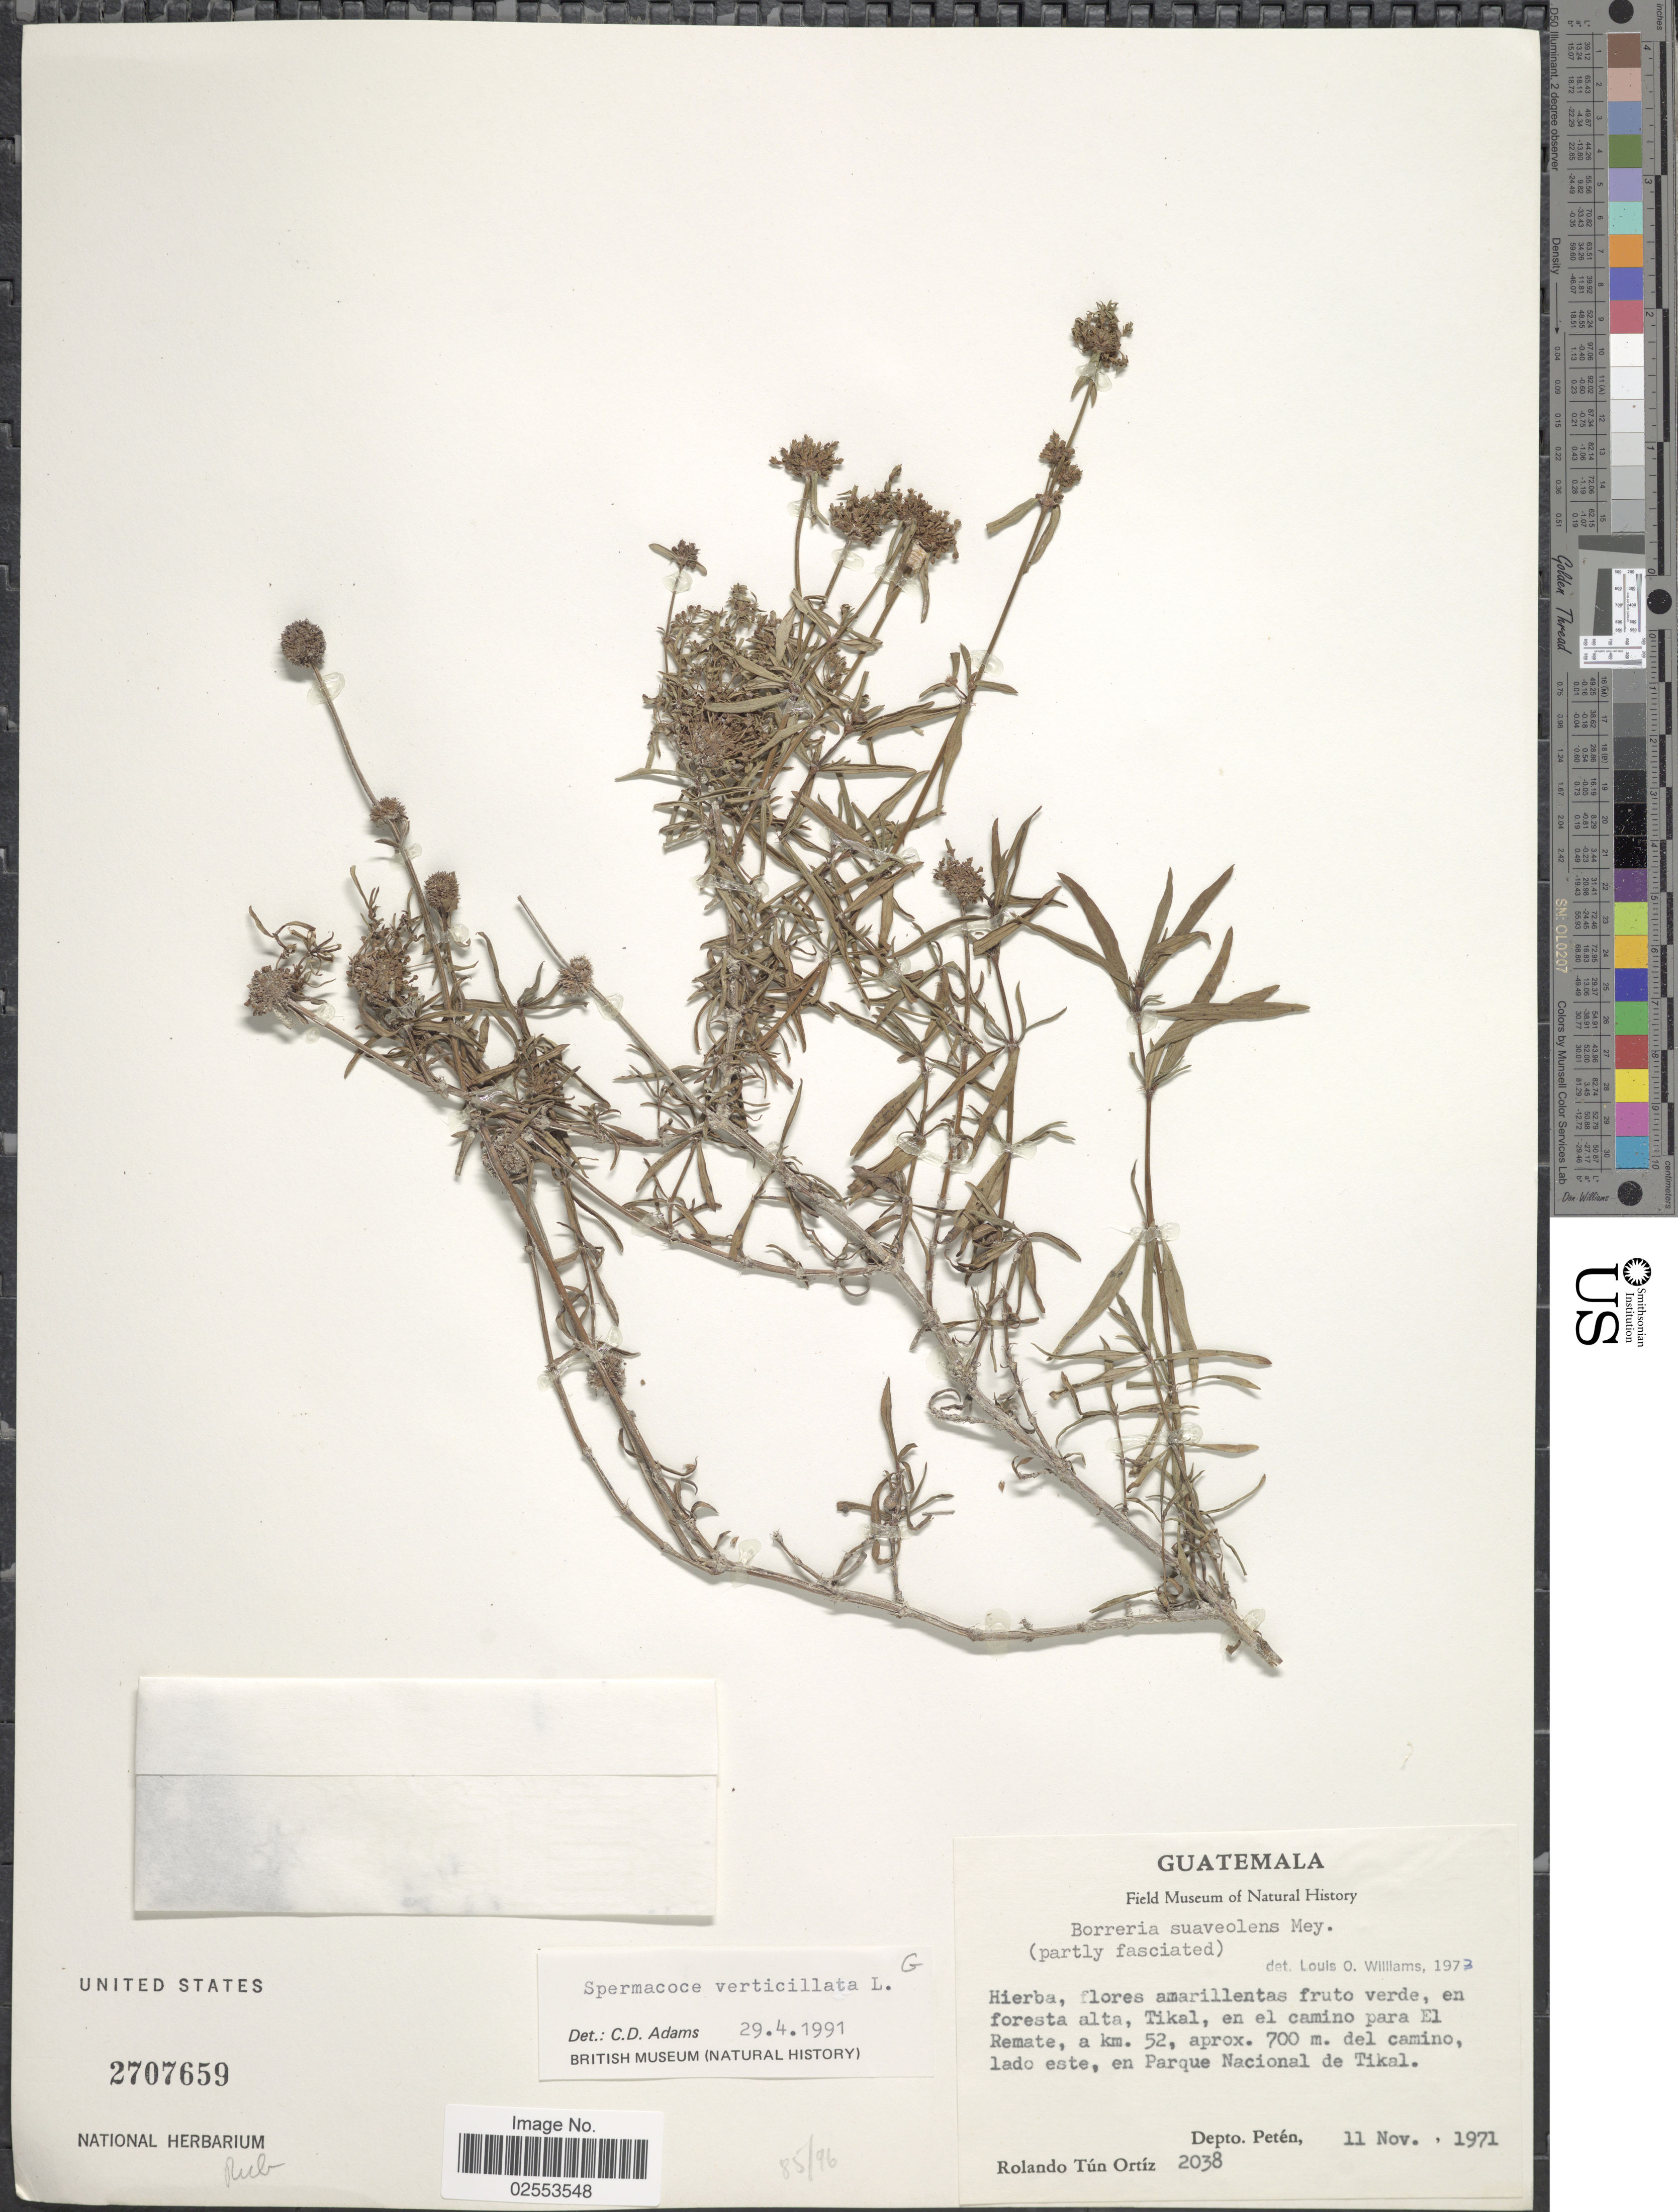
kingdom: Plantae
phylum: Tracheophyta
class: Magnoliopsida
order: Gentianales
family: Rubiaceae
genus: Spermacoce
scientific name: Spermacoce verticillata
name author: L.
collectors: R. T. Ortíz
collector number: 2038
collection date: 1971-11-11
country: Guatemala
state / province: El Petén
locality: Tikal, en el camino para El Remate, a km. 52, aprox. 700 m. del camino del este, en Parque Nacional de Tikal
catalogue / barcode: US 2707659